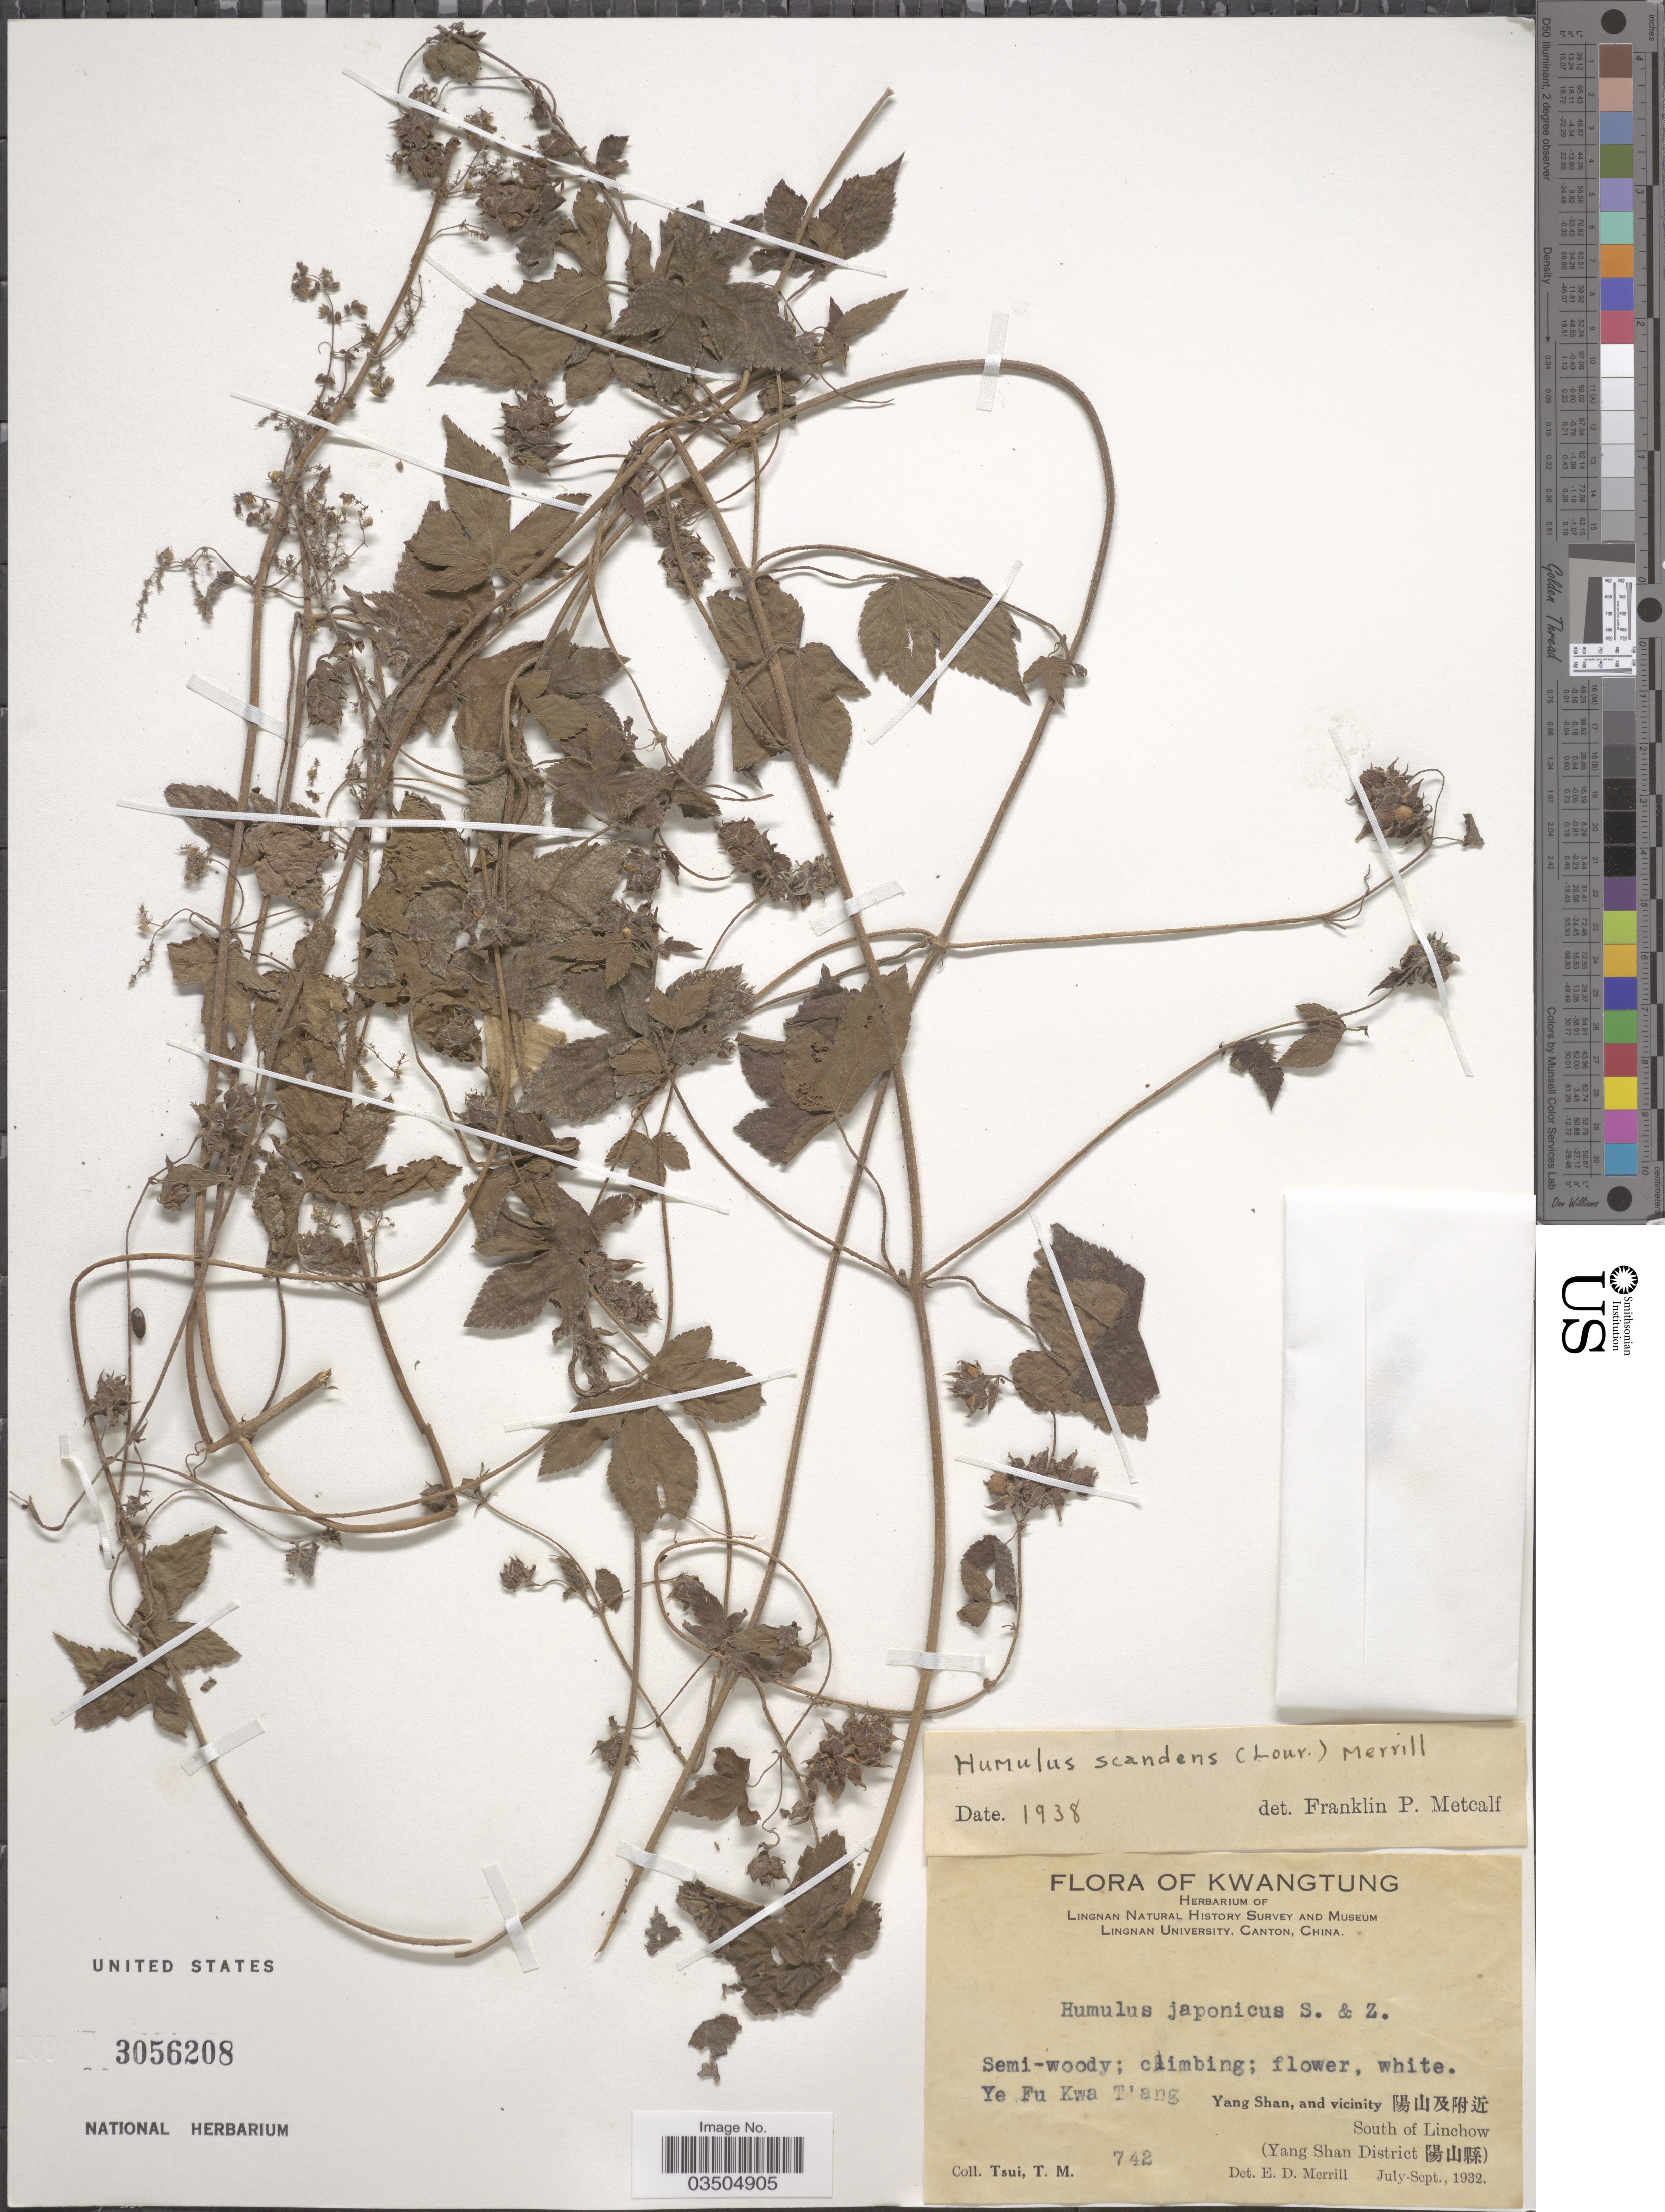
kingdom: Plantae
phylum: Tracheophyta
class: Magnoliopsida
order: Rosales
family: Cannabaceae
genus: Humulus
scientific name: Humulus japonicus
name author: Siebold & Zucc.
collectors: T. Tsui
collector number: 742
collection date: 1932-07/1932-09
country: China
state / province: Guangdong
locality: Kwangtung. Ye Fu Kwa T'ang. Yang Shan, and vicinity X. South of Linchow, (Yang Shan District X).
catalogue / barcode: US 3056208